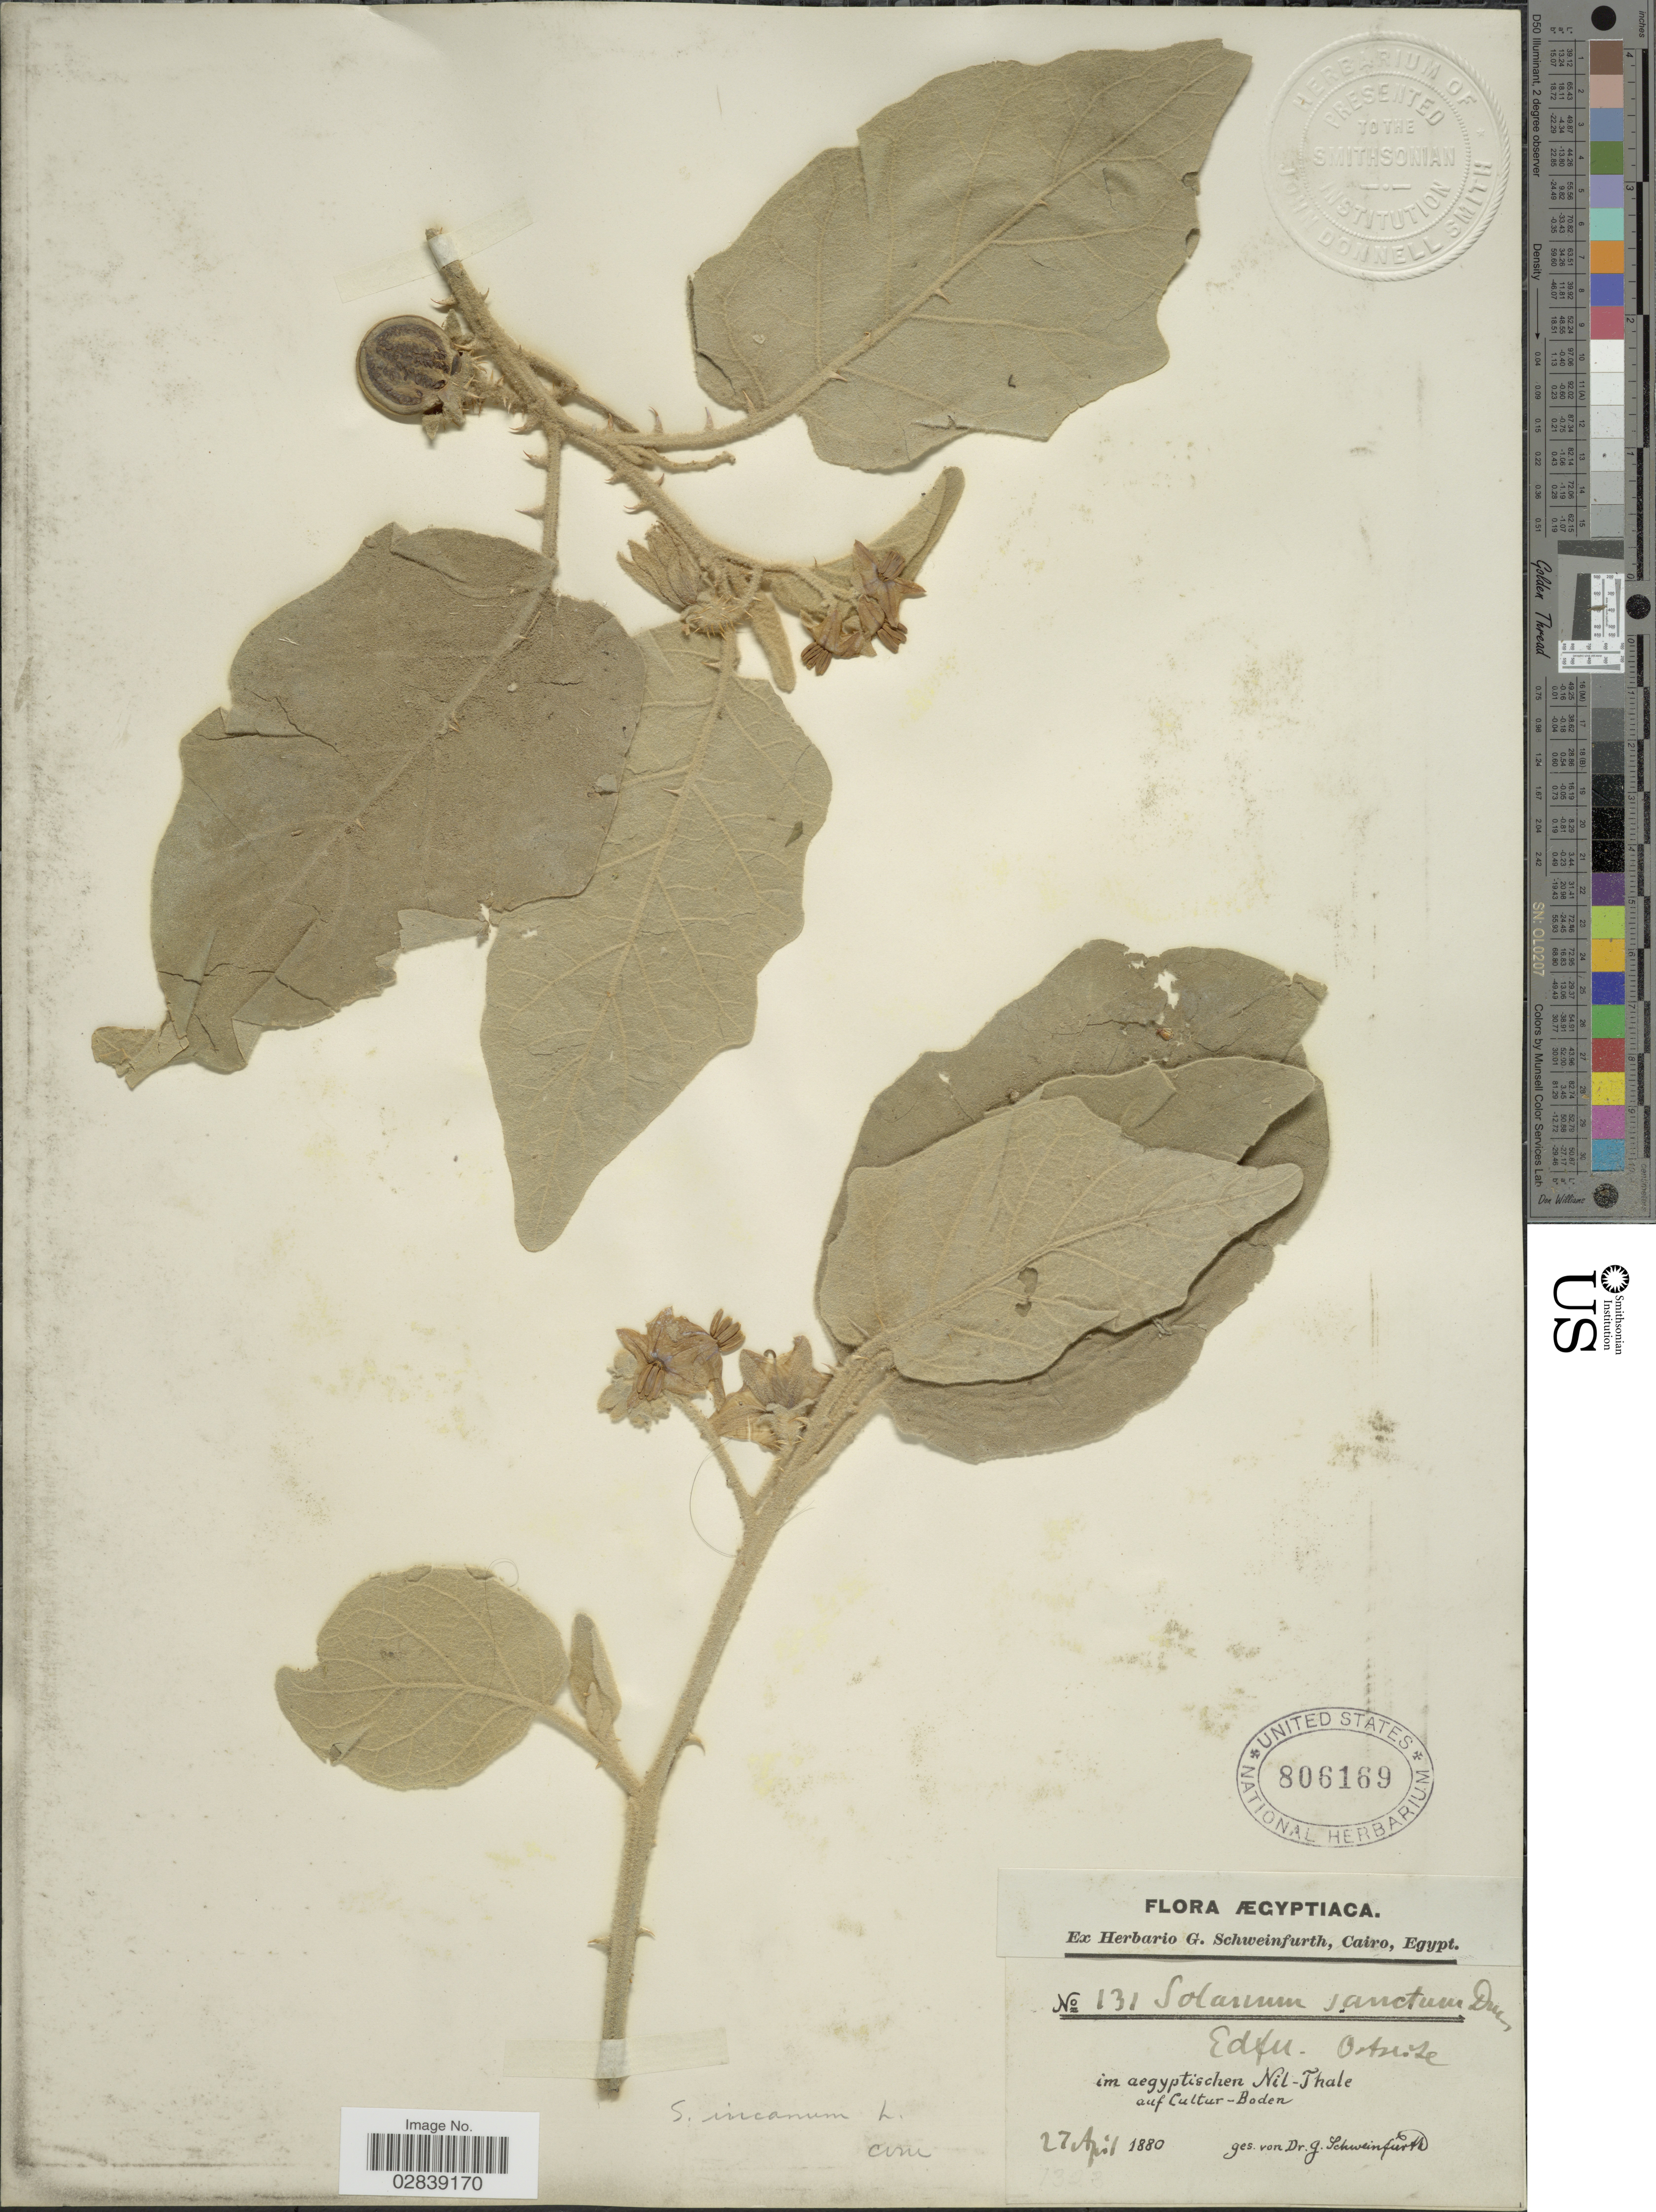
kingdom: Plantae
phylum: Tracheophyta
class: Magnoliopsida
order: Solanales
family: Solanaceae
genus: Solanum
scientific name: Solanum incanum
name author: L.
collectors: G. A. Schweinfurth (herbarium)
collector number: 131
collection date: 1880-04-27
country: Egypt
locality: Ægyptiaca. Edfu-Ostsrose, im aegyptischen Nil-Thale, auf Cultur-Boden.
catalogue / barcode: US 806169